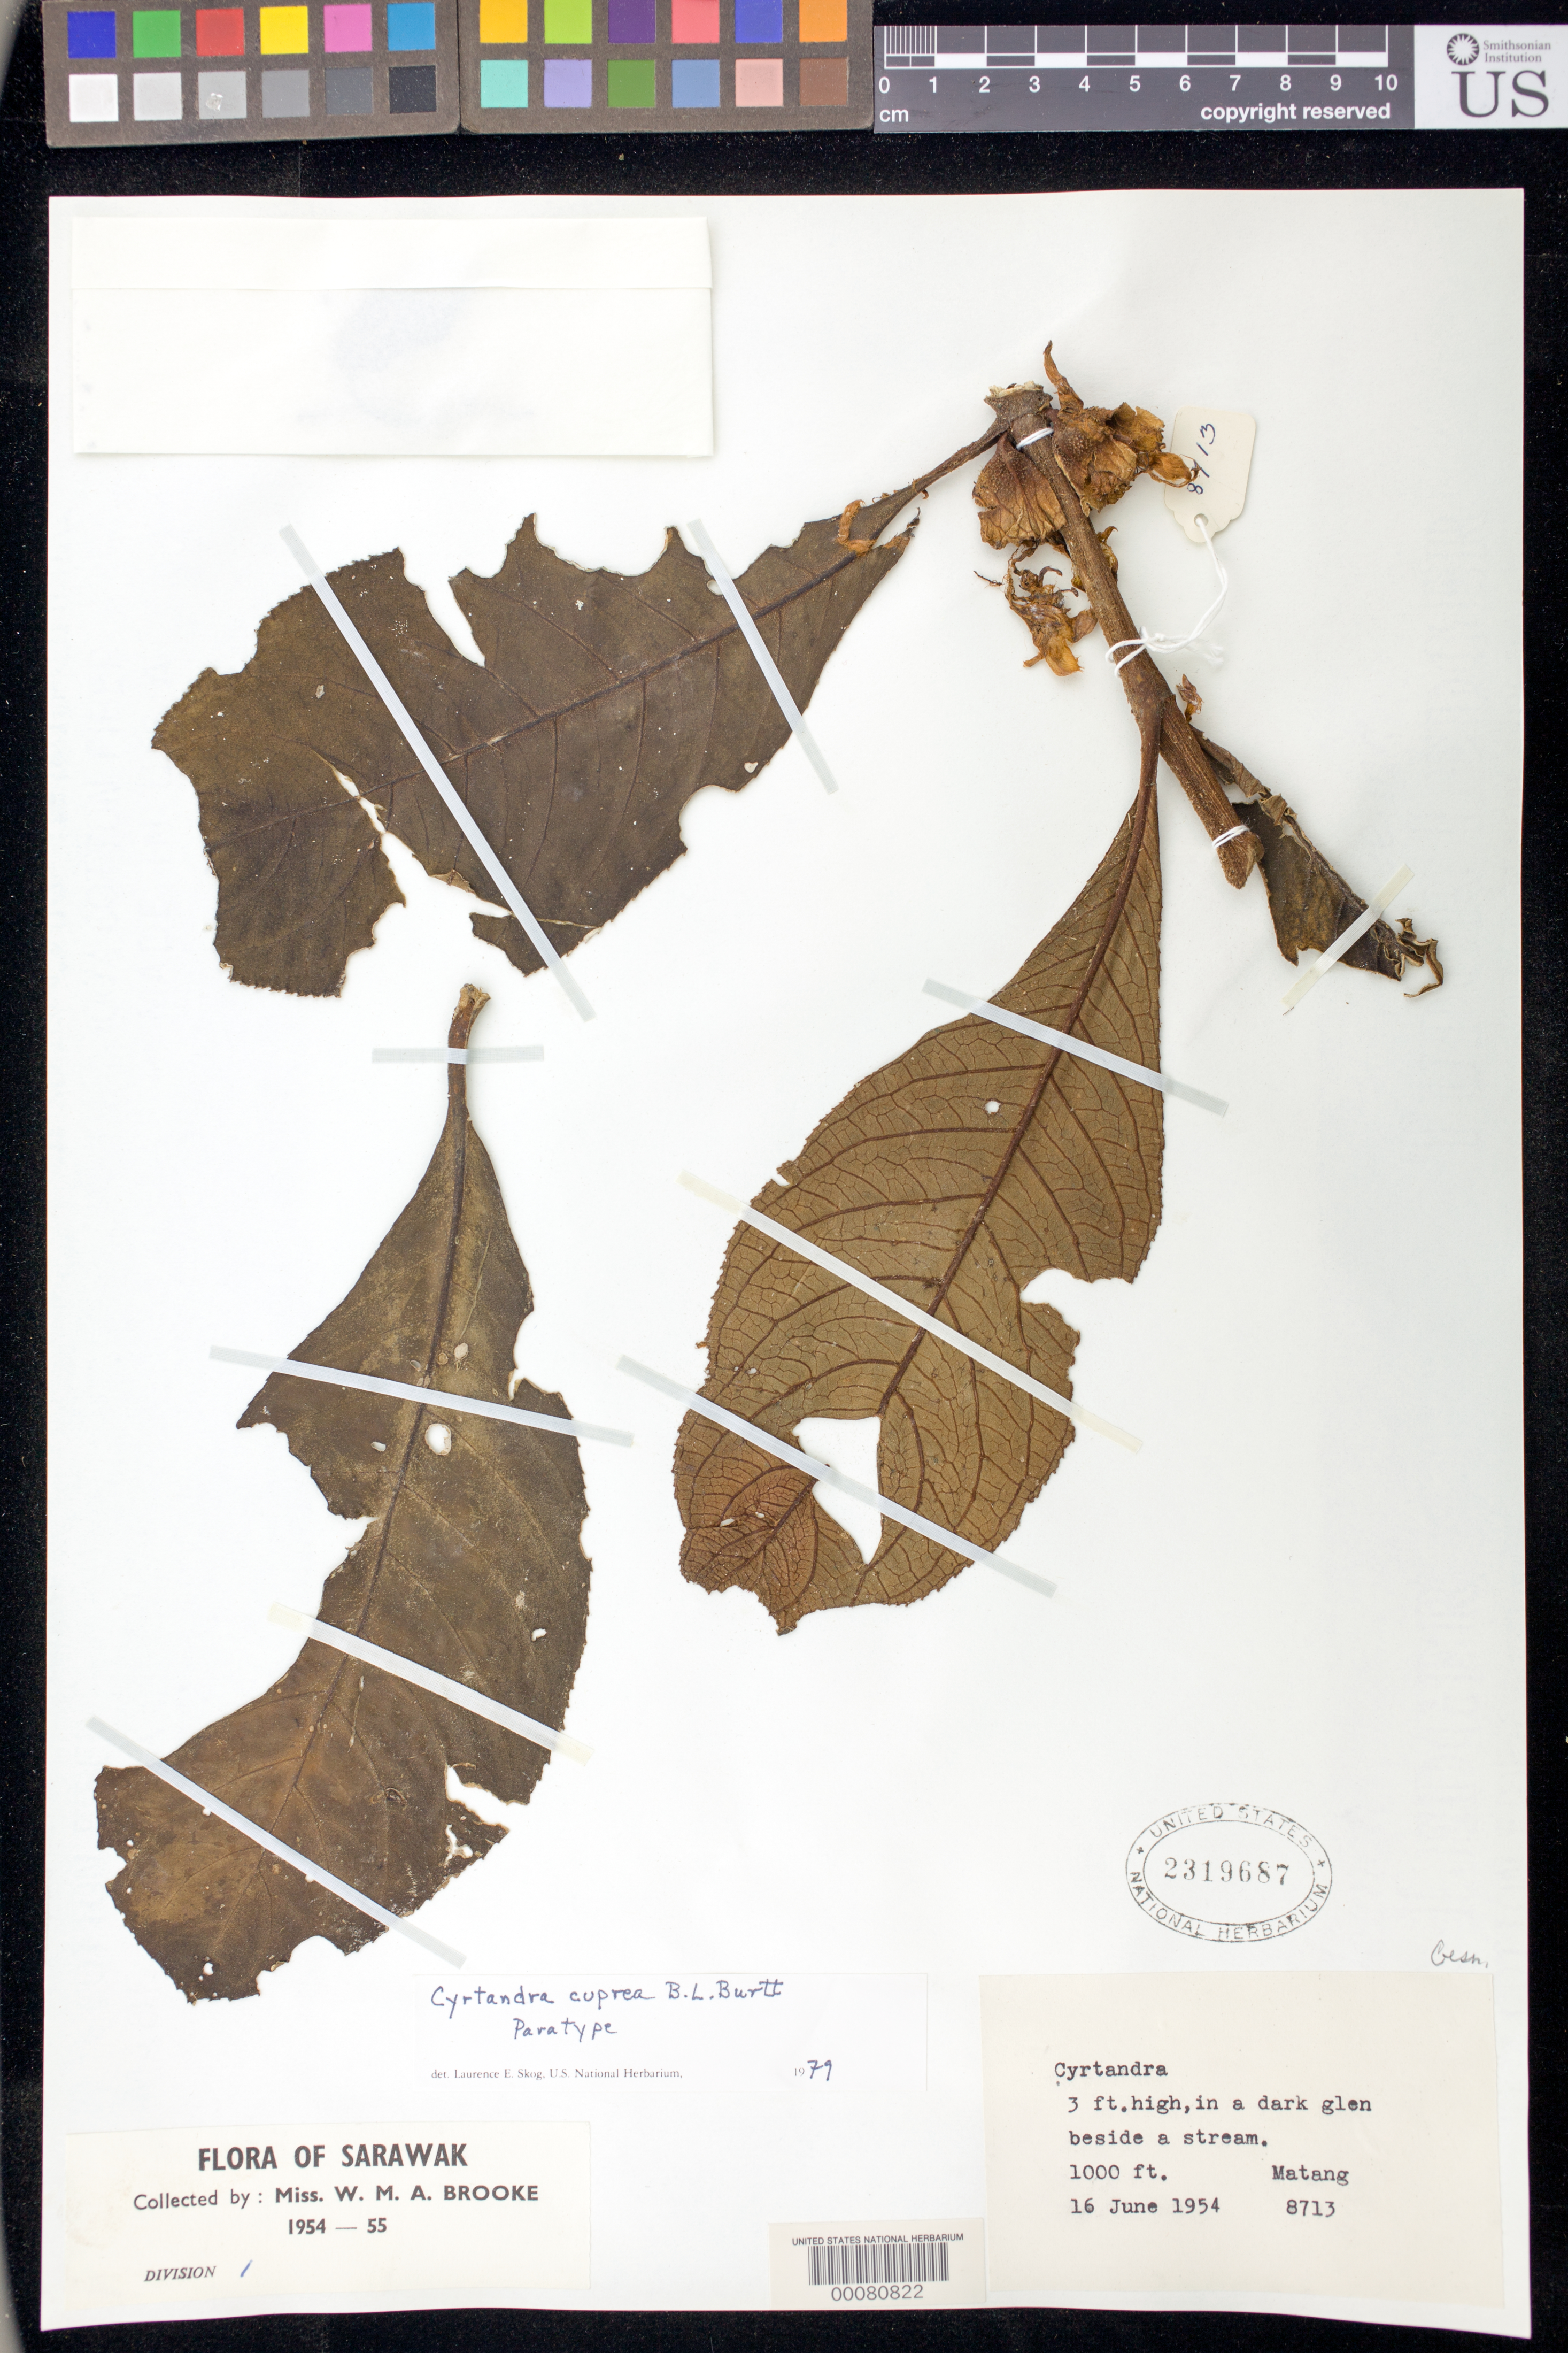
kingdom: Plantae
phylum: Tracheophyta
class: Magnoliopsida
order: Lamiales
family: Gesneriaceae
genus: Cyrtandra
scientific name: Cyrtandra cuprea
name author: B.L. Burtt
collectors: W. Brooke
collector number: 8713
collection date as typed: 16 Jun 1954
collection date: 1954-06-16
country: Malaysia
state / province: Sarawak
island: Borneo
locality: Matang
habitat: In a dark glen beside a stream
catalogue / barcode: US 2319687